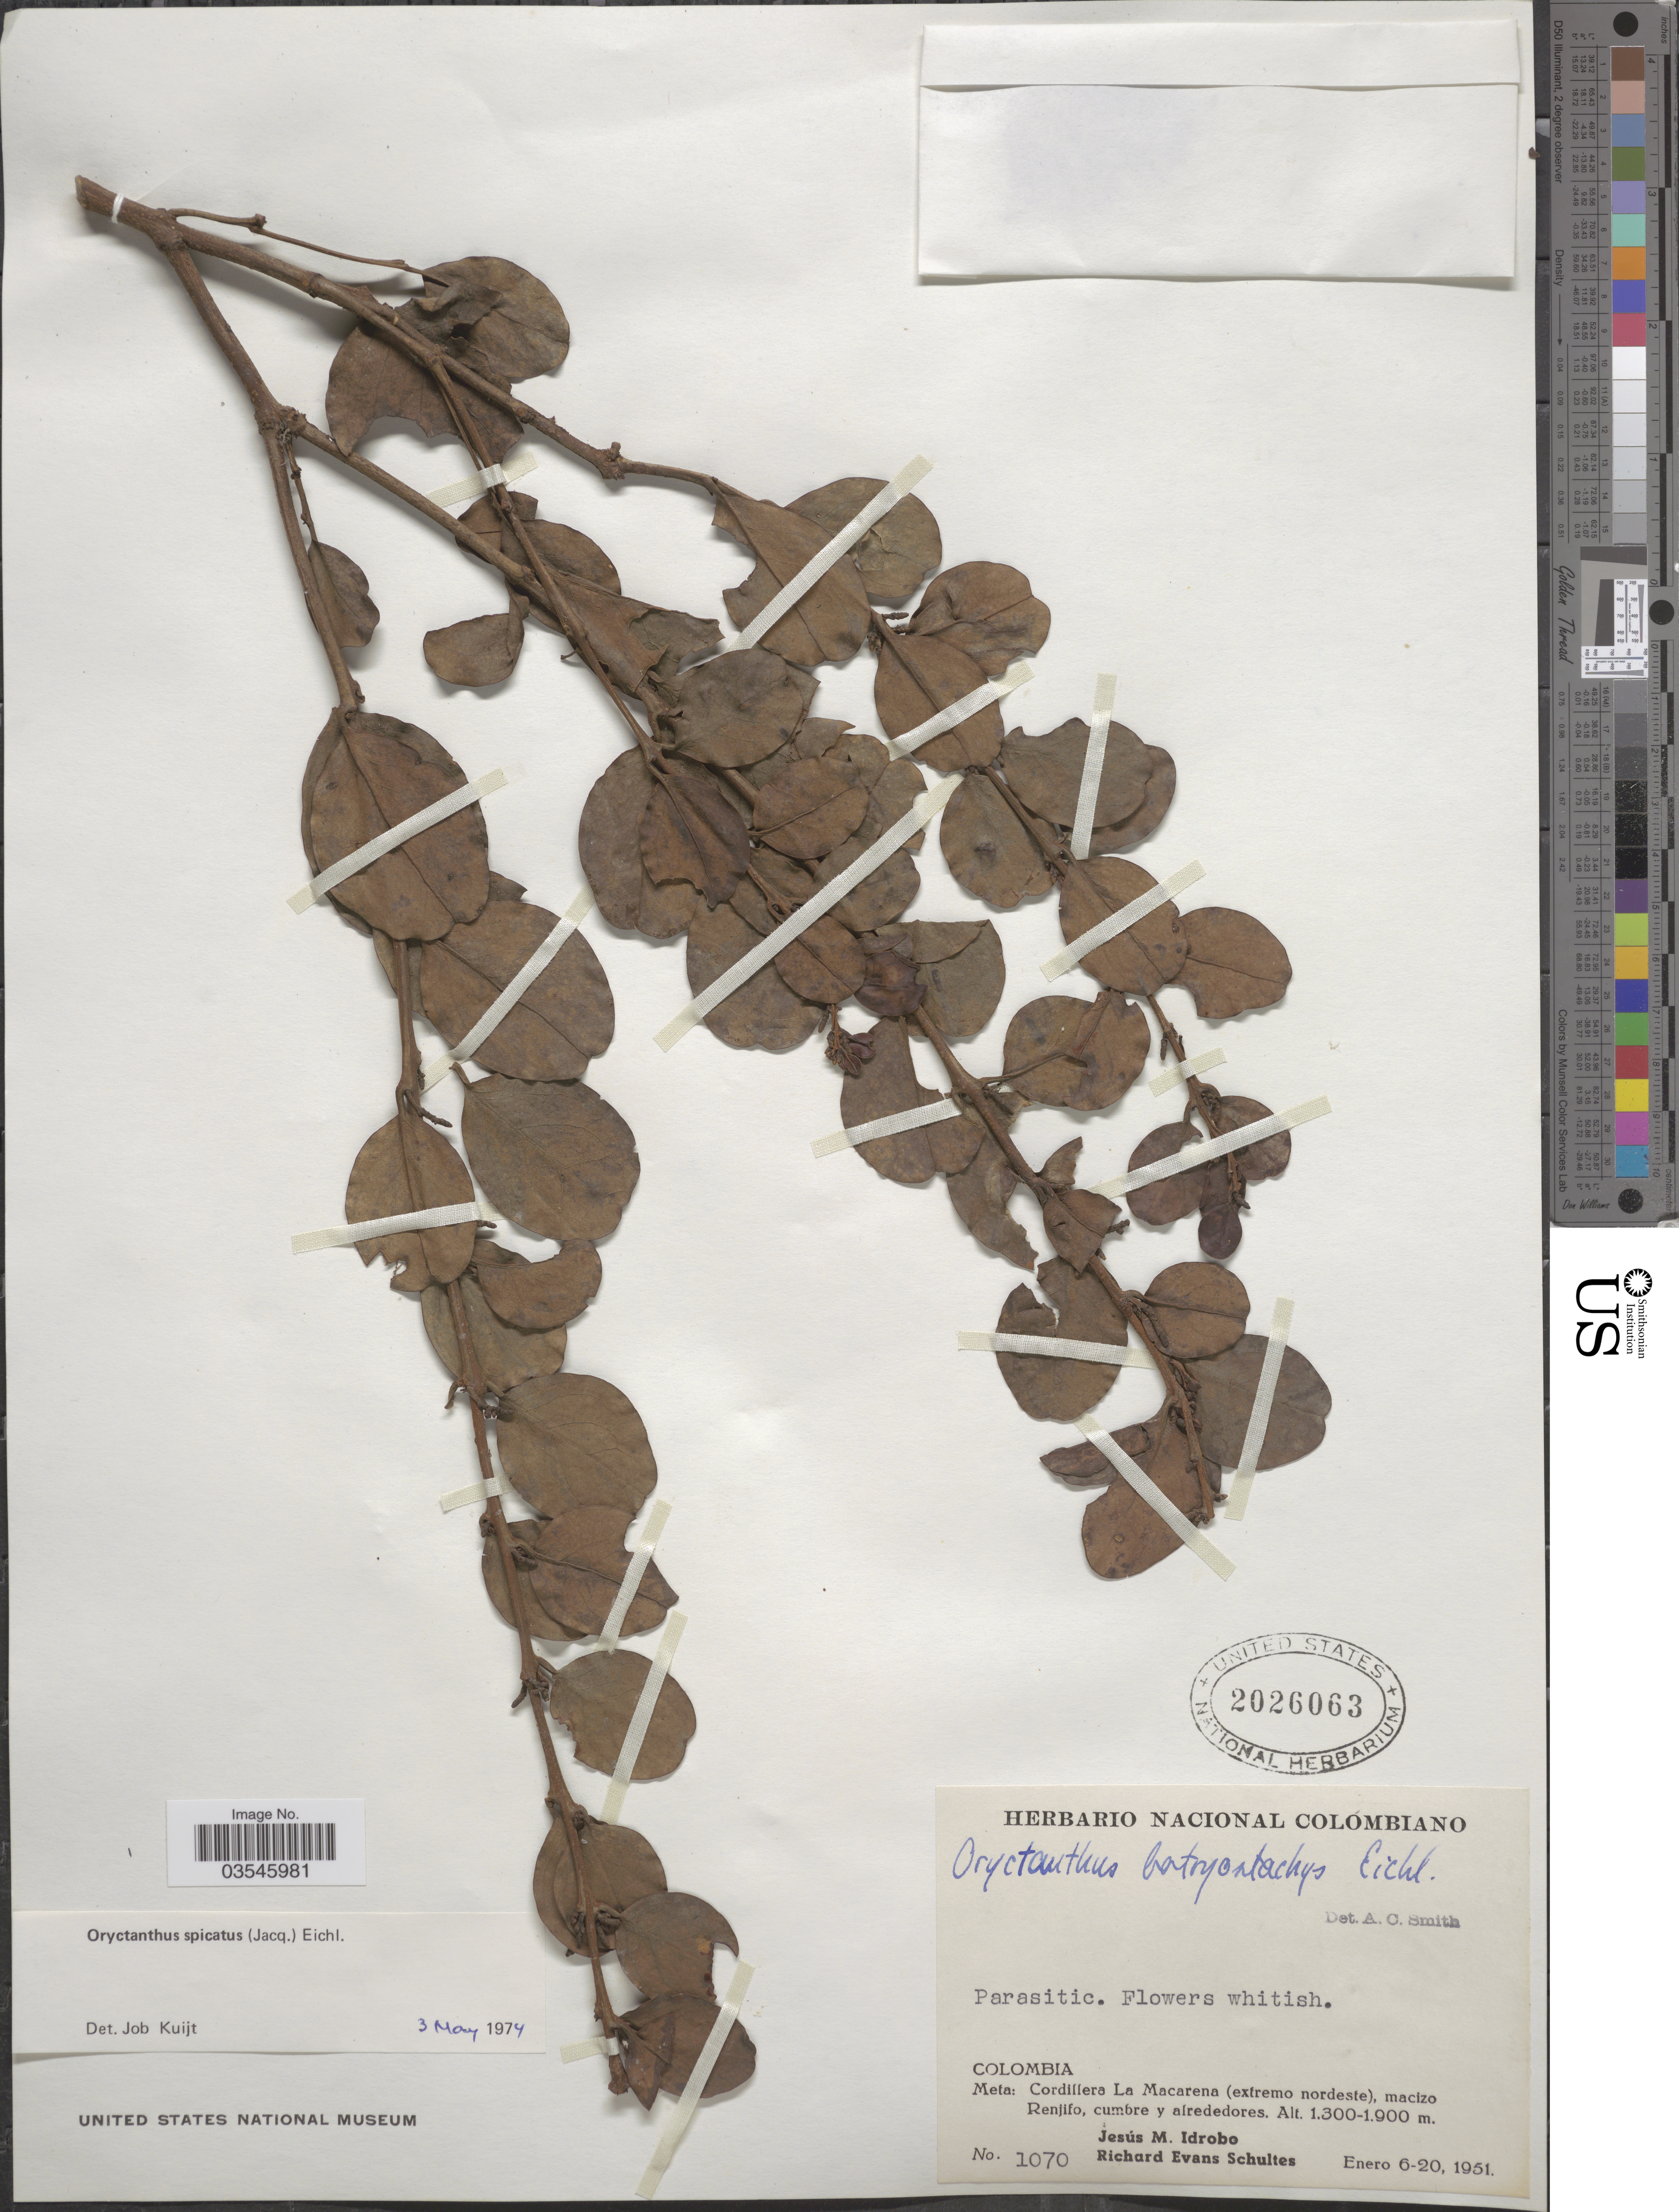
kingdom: Plantae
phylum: Tracheophyta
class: Magnoliopsida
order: Santalales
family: Loranthaceae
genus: Oryctanthus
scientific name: Oryctanthus spicatus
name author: (Jacq.) Eichler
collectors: J. M. Idrobo & R. E. Schultes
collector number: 1070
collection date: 1951-01-06/1951-01-20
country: Colombia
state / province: Meta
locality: Cordillera La Macarena (extremo nordeste), macizo Renjifo, cumbre y alrededores.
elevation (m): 1300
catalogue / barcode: US 2026063